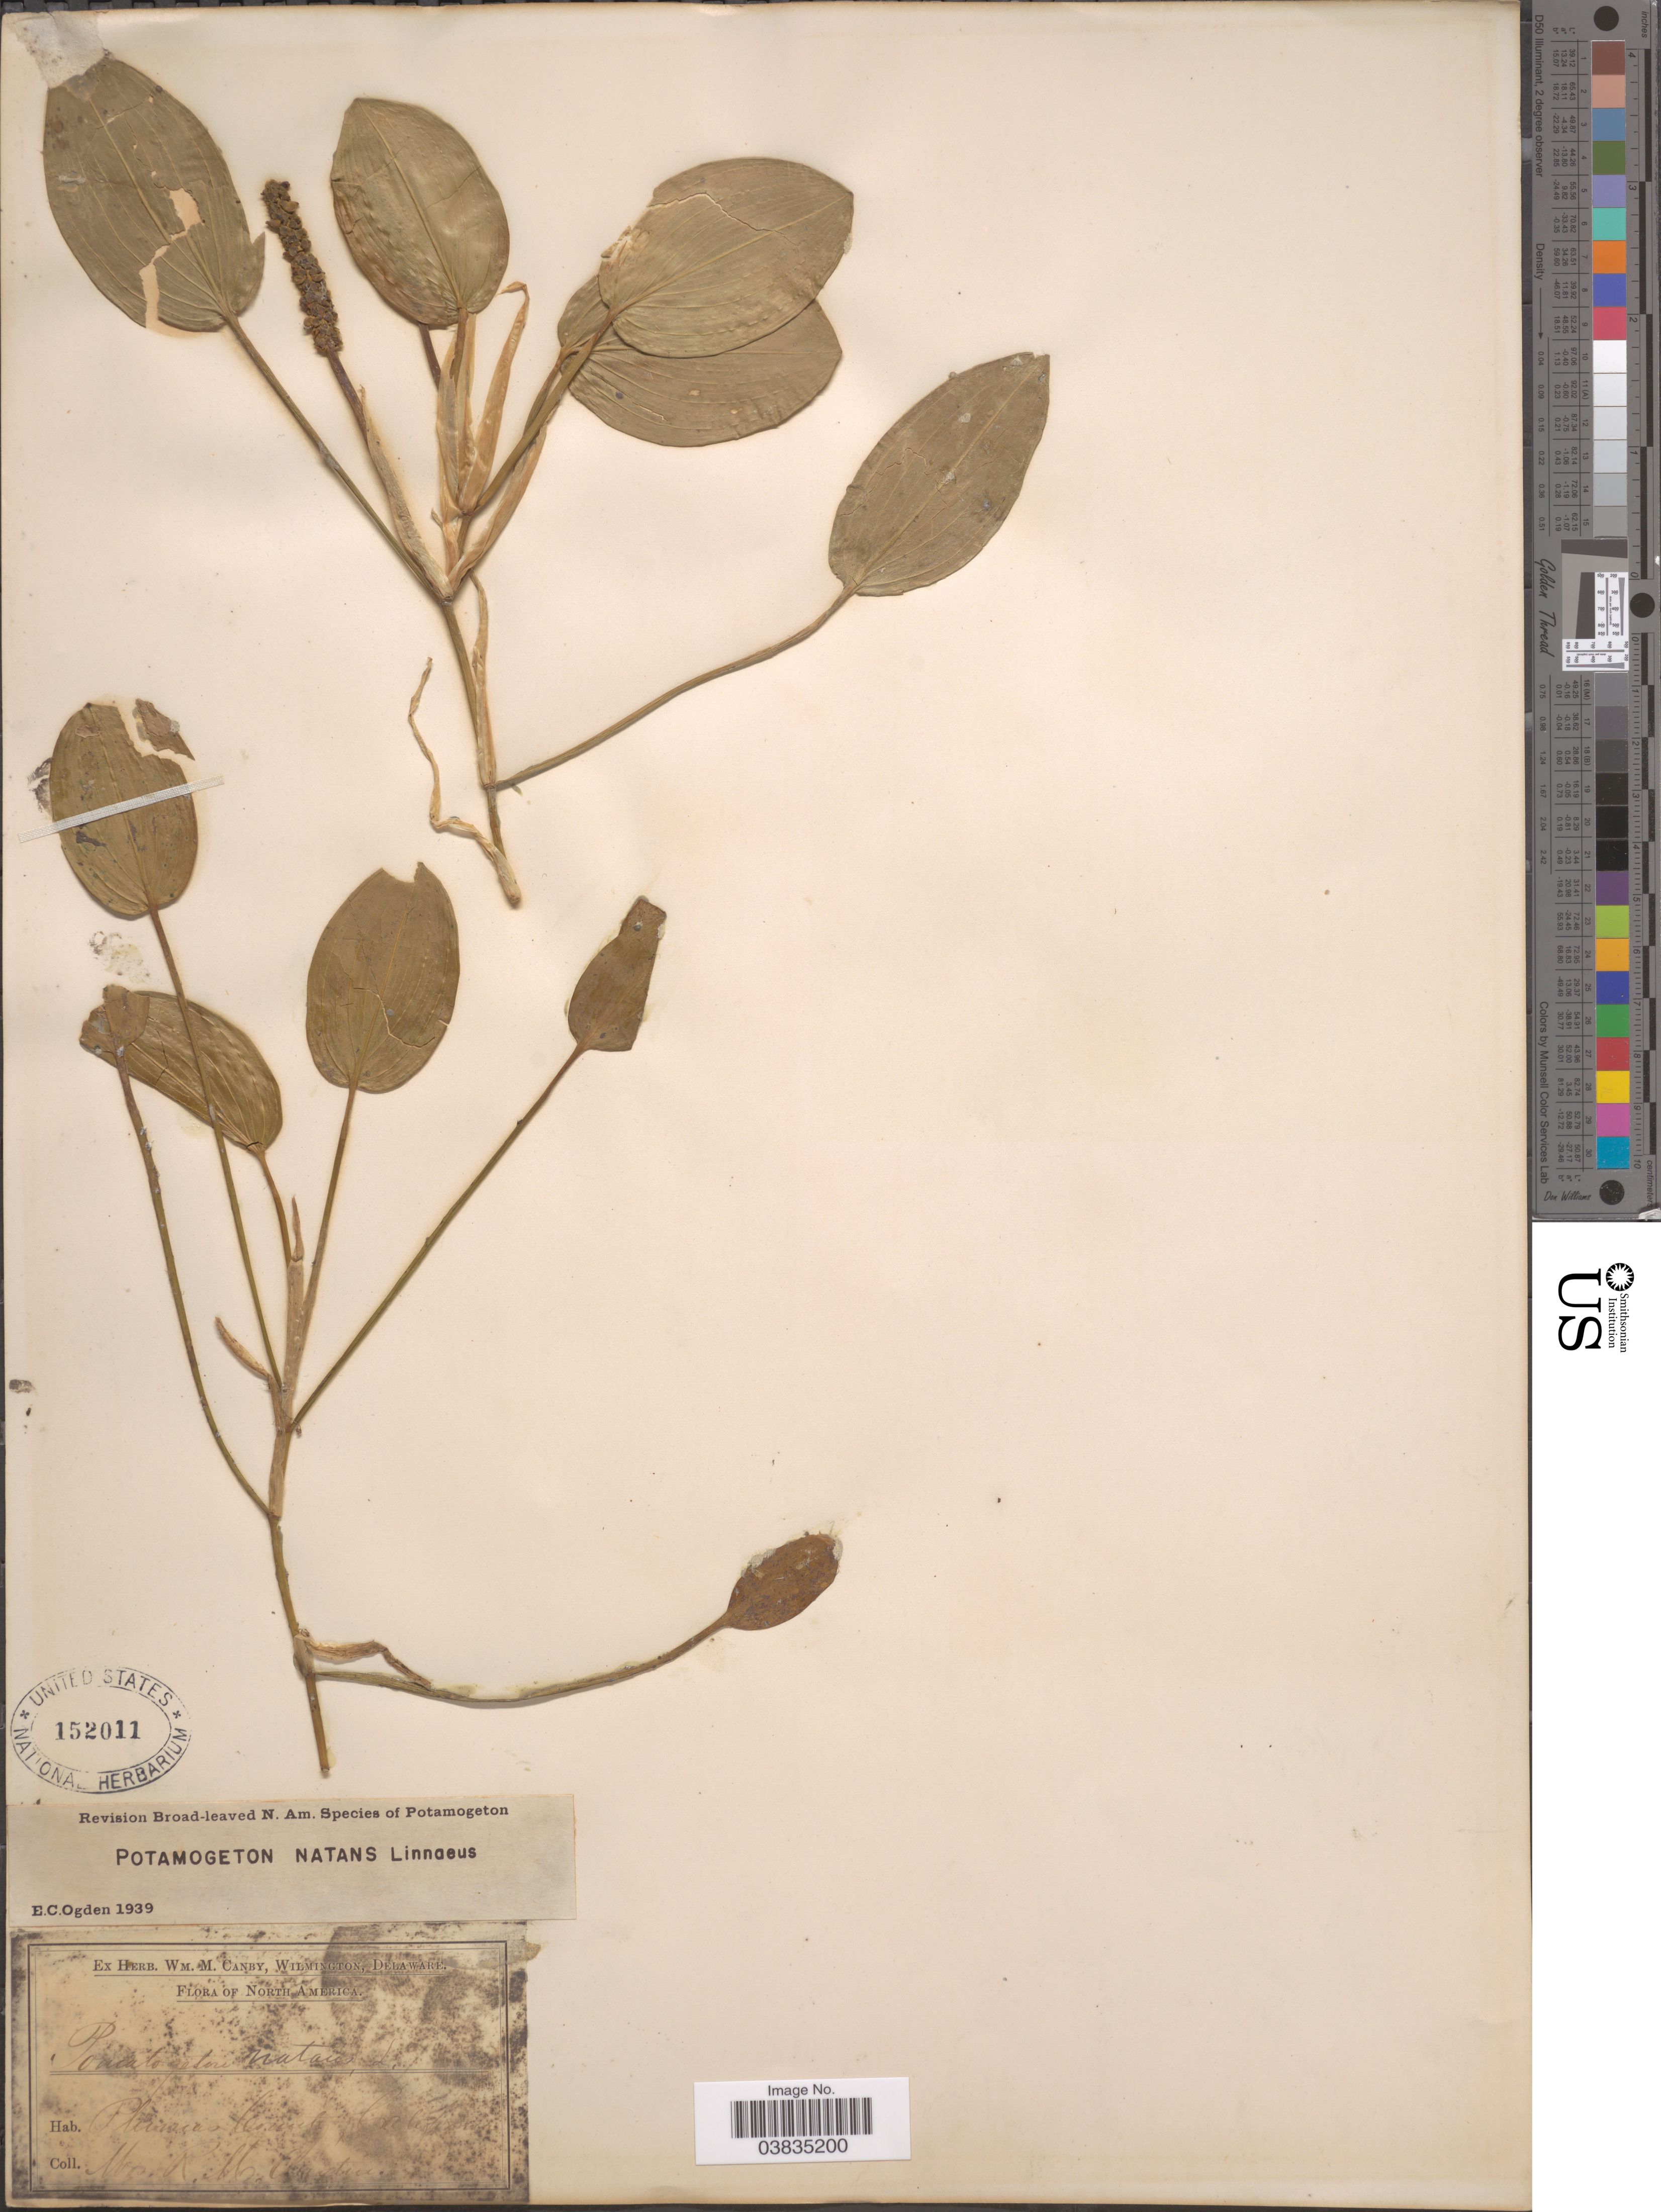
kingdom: Plantae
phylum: Tracheophyta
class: Liliopsida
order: Alismatales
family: Potamogetonaceae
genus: Potamogeton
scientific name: Potamogeton natans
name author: L.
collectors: R. Austin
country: United States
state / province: California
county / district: Plumas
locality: Plumas County.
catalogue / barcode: US 152011